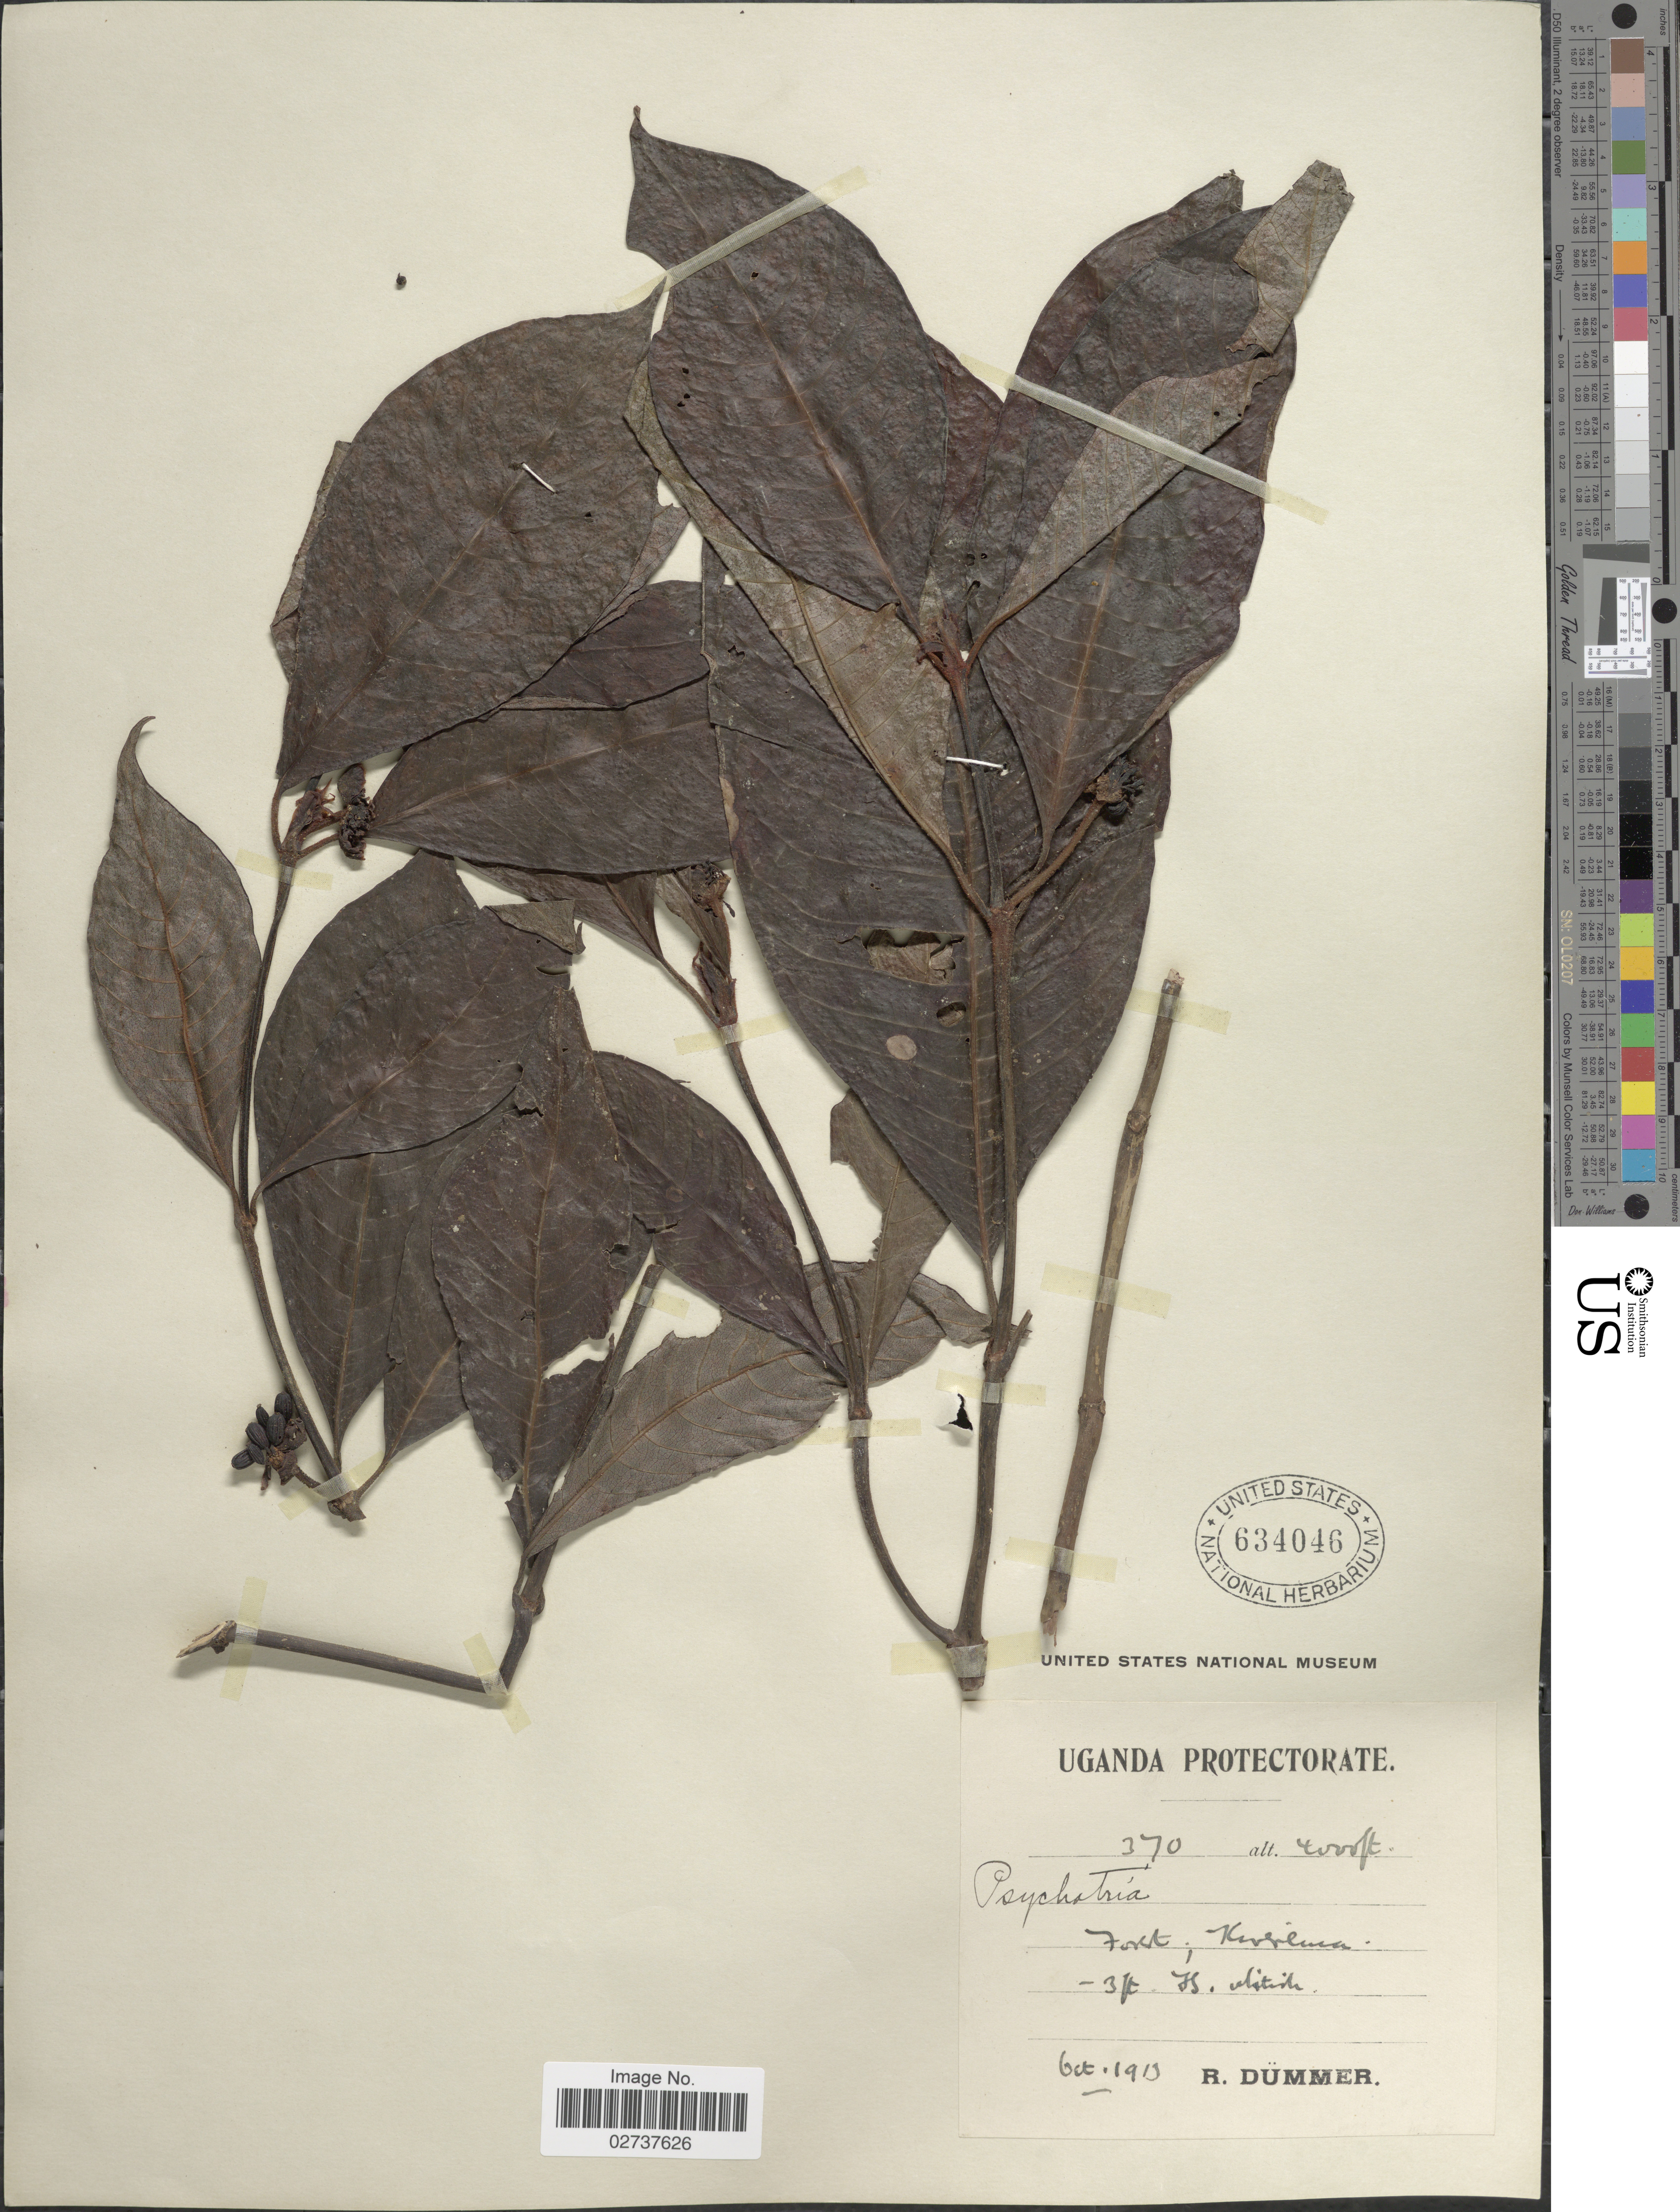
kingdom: Plantae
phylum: Tracheophyta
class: Magnoliopsida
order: Gentianales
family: Rubiaceae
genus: Psychotria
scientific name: Psychotria sp.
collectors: R. A. Dümmer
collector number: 370*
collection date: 1913-10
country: Uganda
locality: Uganda Protectorate, Forest, Kirerema.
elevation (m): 1219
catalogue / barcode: US 634046